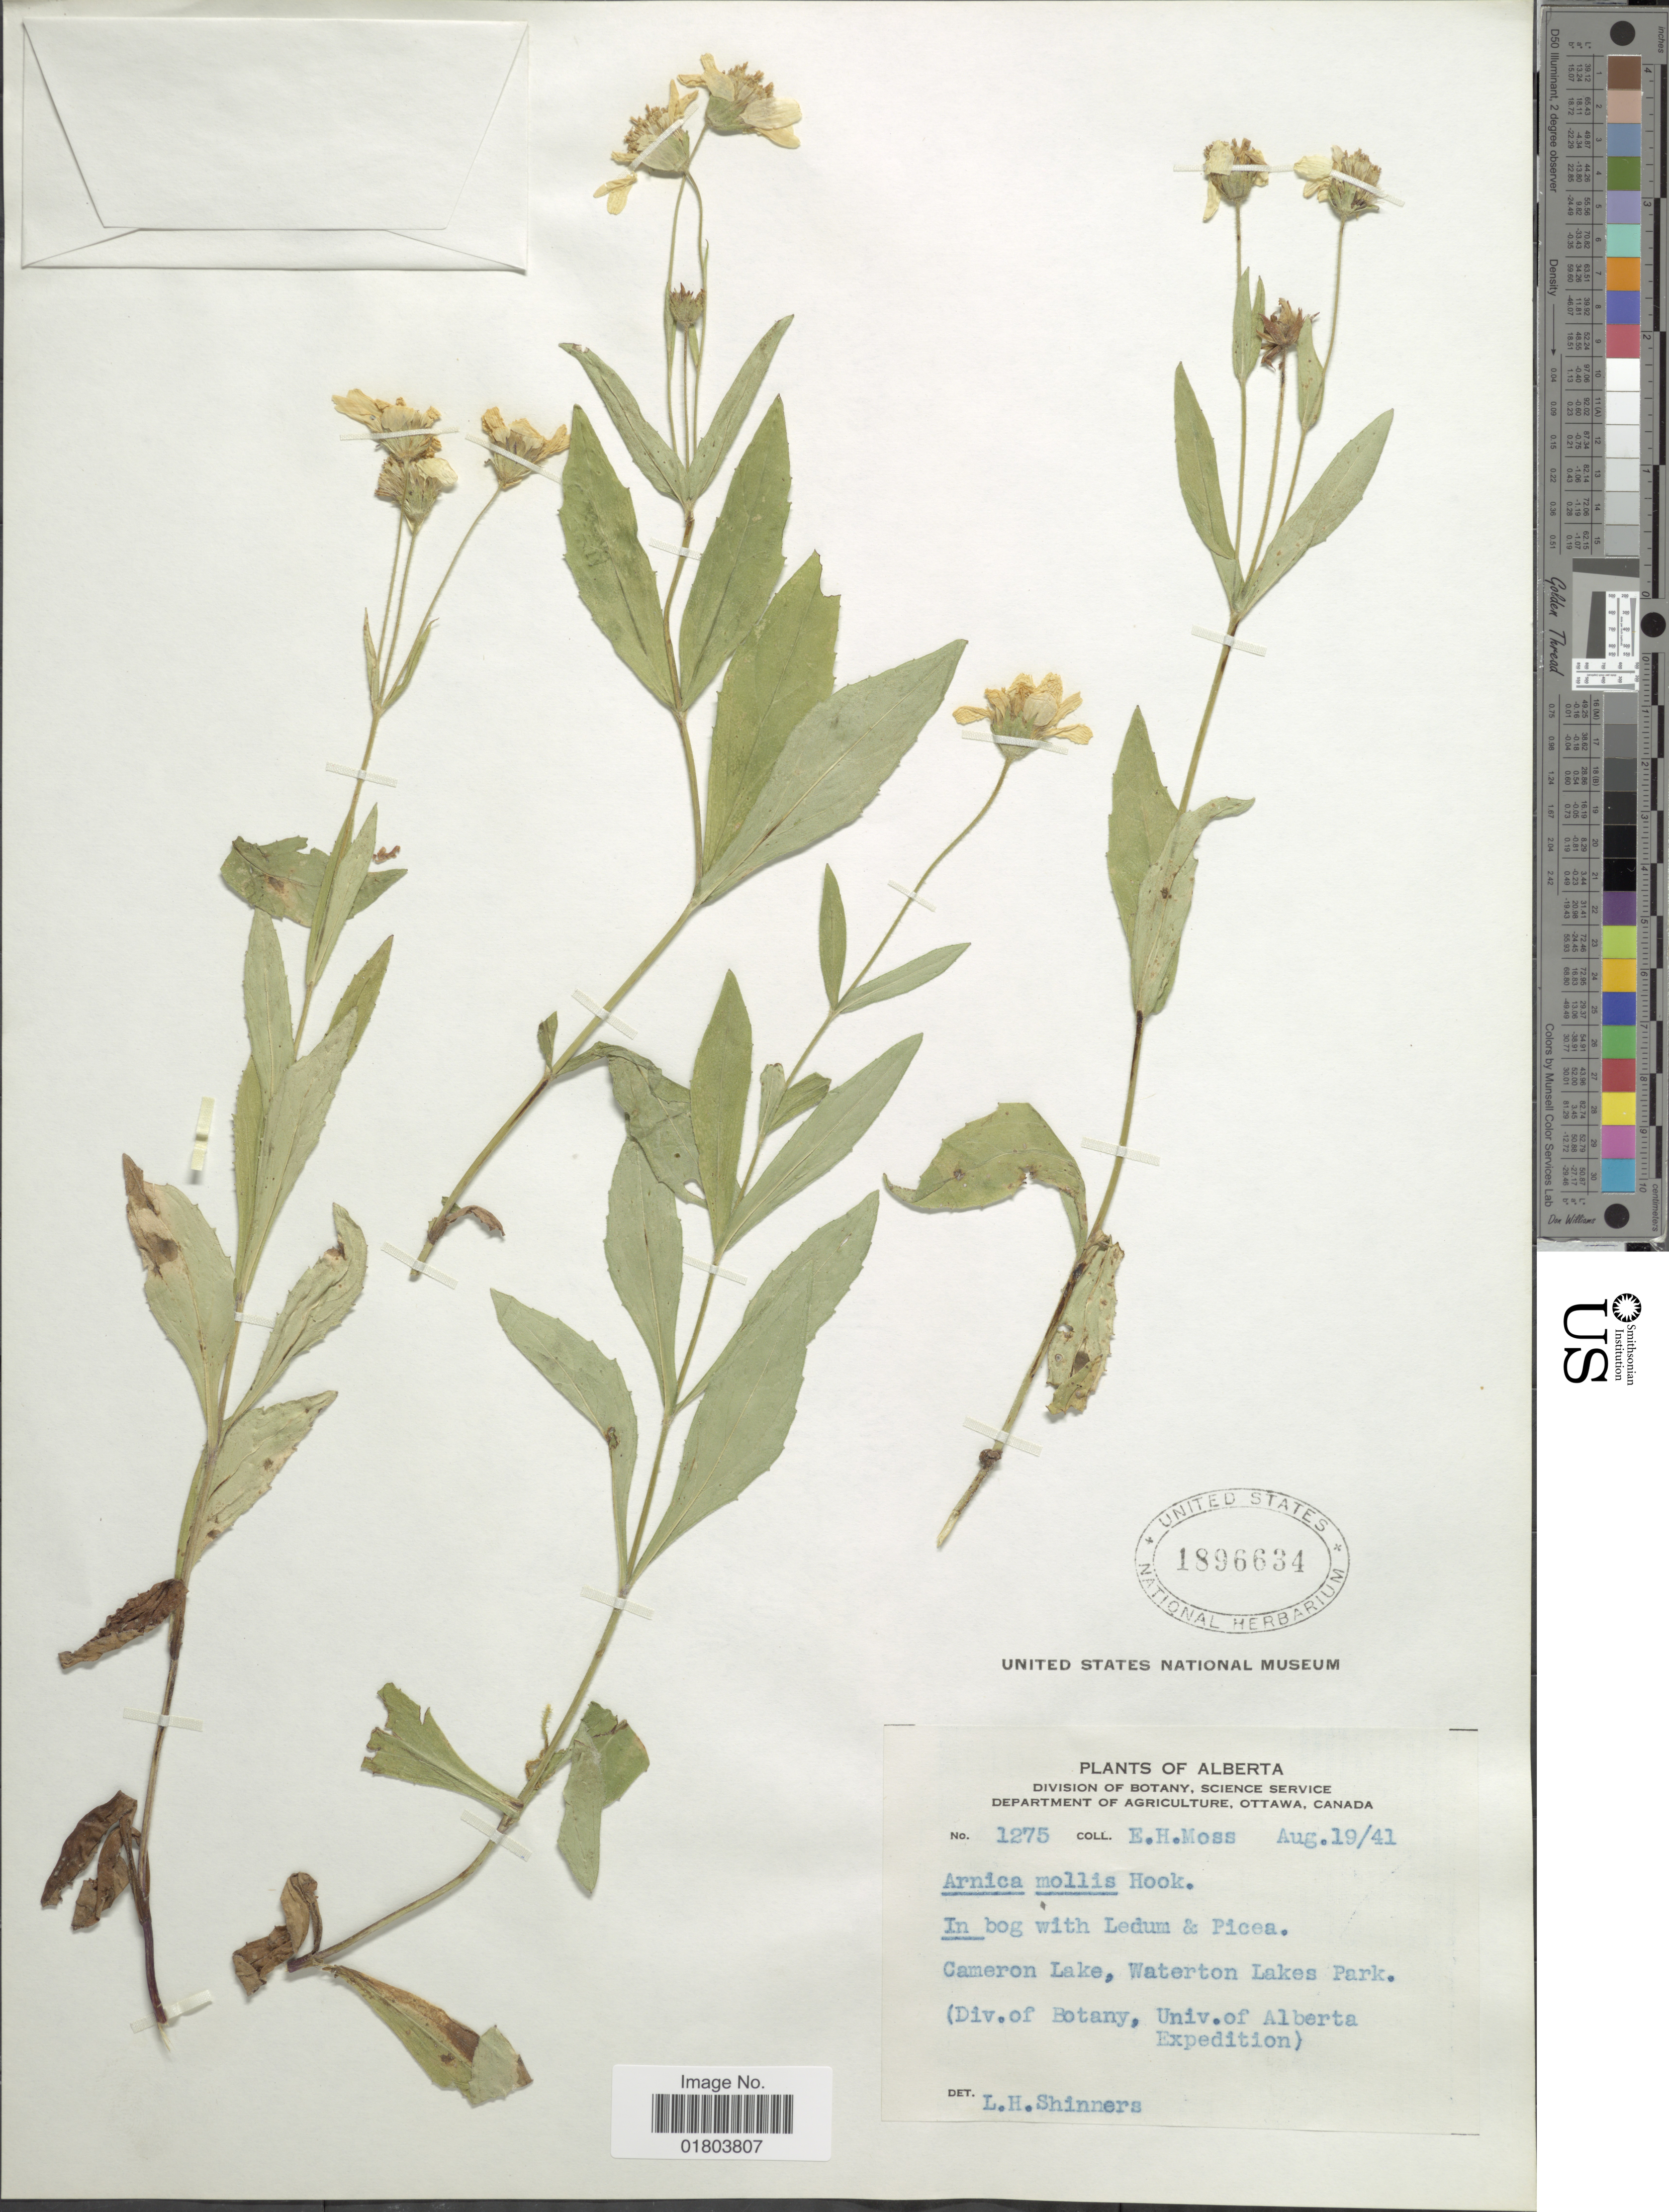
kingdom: Plantae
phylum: Tracheophyta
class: Magnoliopsida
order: Asterales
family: Asteraceae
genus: Arnica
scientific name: Arnica mollis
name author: Hook.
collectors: E. Moss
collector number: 1275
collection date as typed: Transcribed d/m/y: 19/8/41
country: Canada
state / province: Alberta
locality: Cameron Lake, Waterton Lakes Park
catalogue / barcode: US 1896634